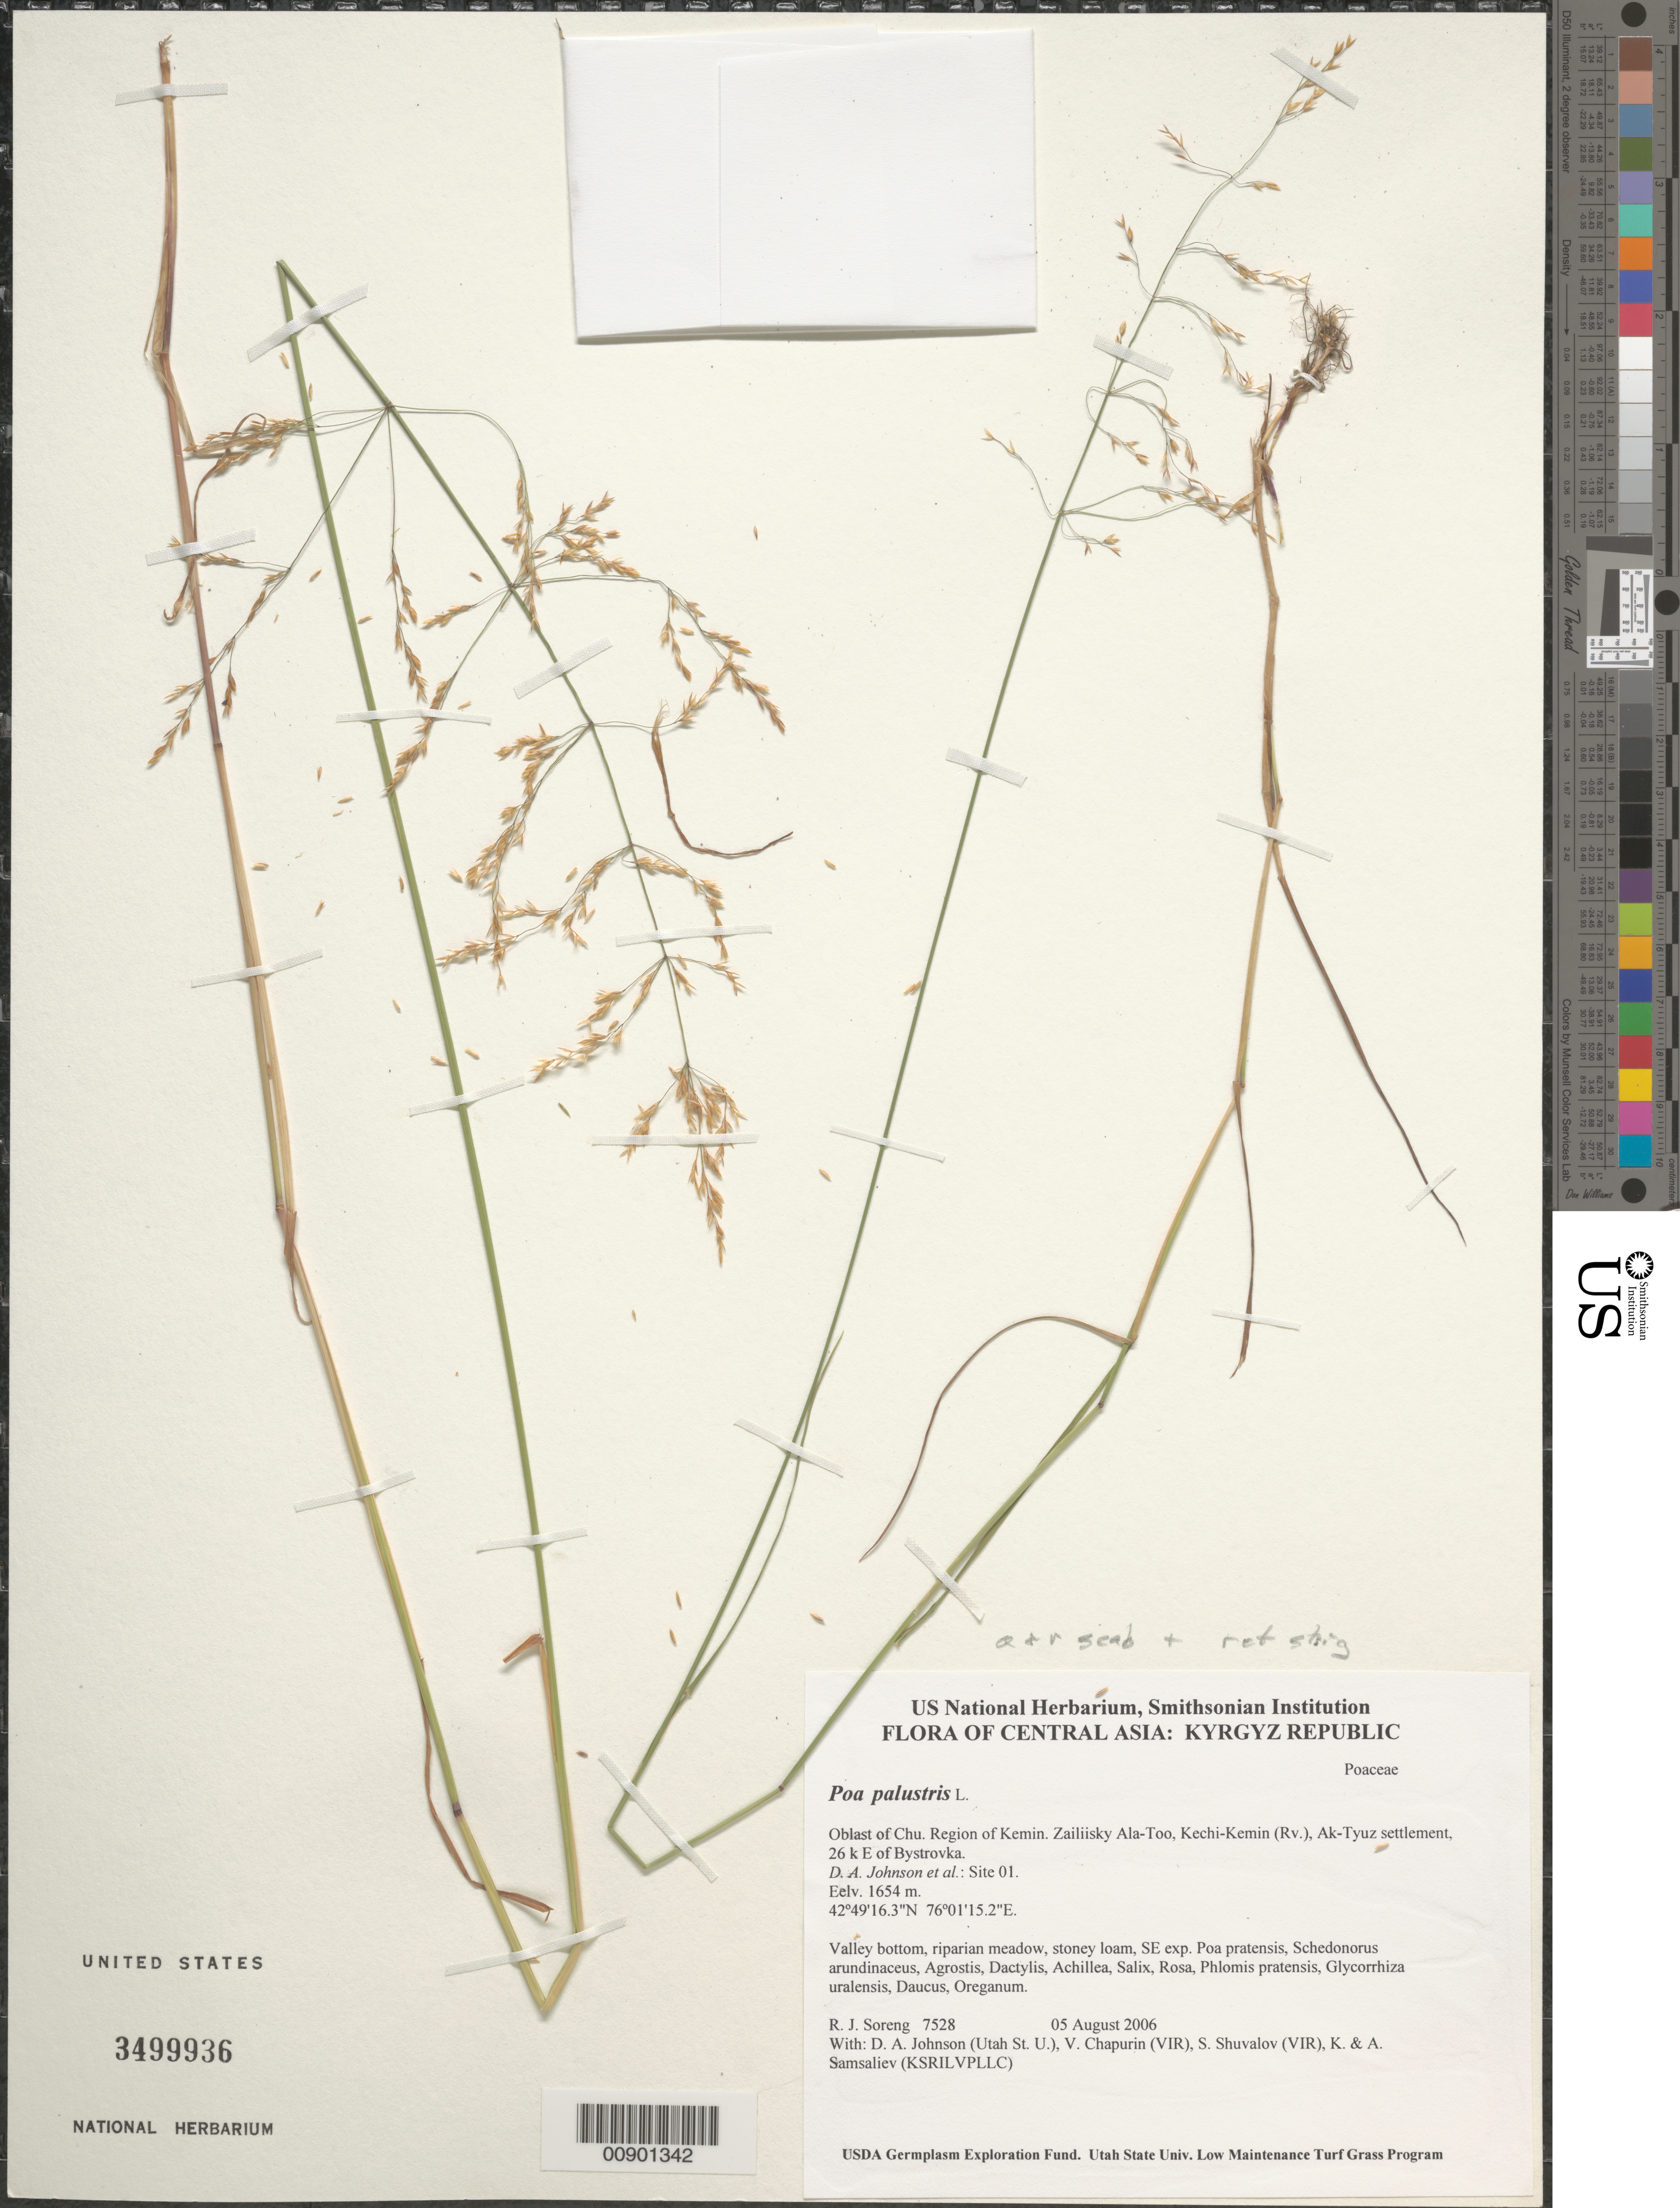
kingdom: Plantae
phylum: Tracheophyta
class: Liliopsida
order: Poales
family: Poaceae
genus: Poa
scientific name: Poa palustris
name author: L.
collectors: R. J. Soreng, D. Johnson, S. Shuvalov, V. Chapurin, K. Samsaliev & A. Samsaliev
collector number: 7528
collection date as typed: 05 Aug 2006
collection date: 2006-08-05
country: Kyrgyzstan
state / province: Chu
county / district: Kemin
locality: Zailiisky Ala-Too, Kechi-Kemin (Rv.), Ak-Tyuz settlement, 26 km E of Bystrovka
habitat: Valley bottom, riparian meadow, stoney loam, SE exp.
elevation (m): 1654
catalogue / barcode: US 3499936